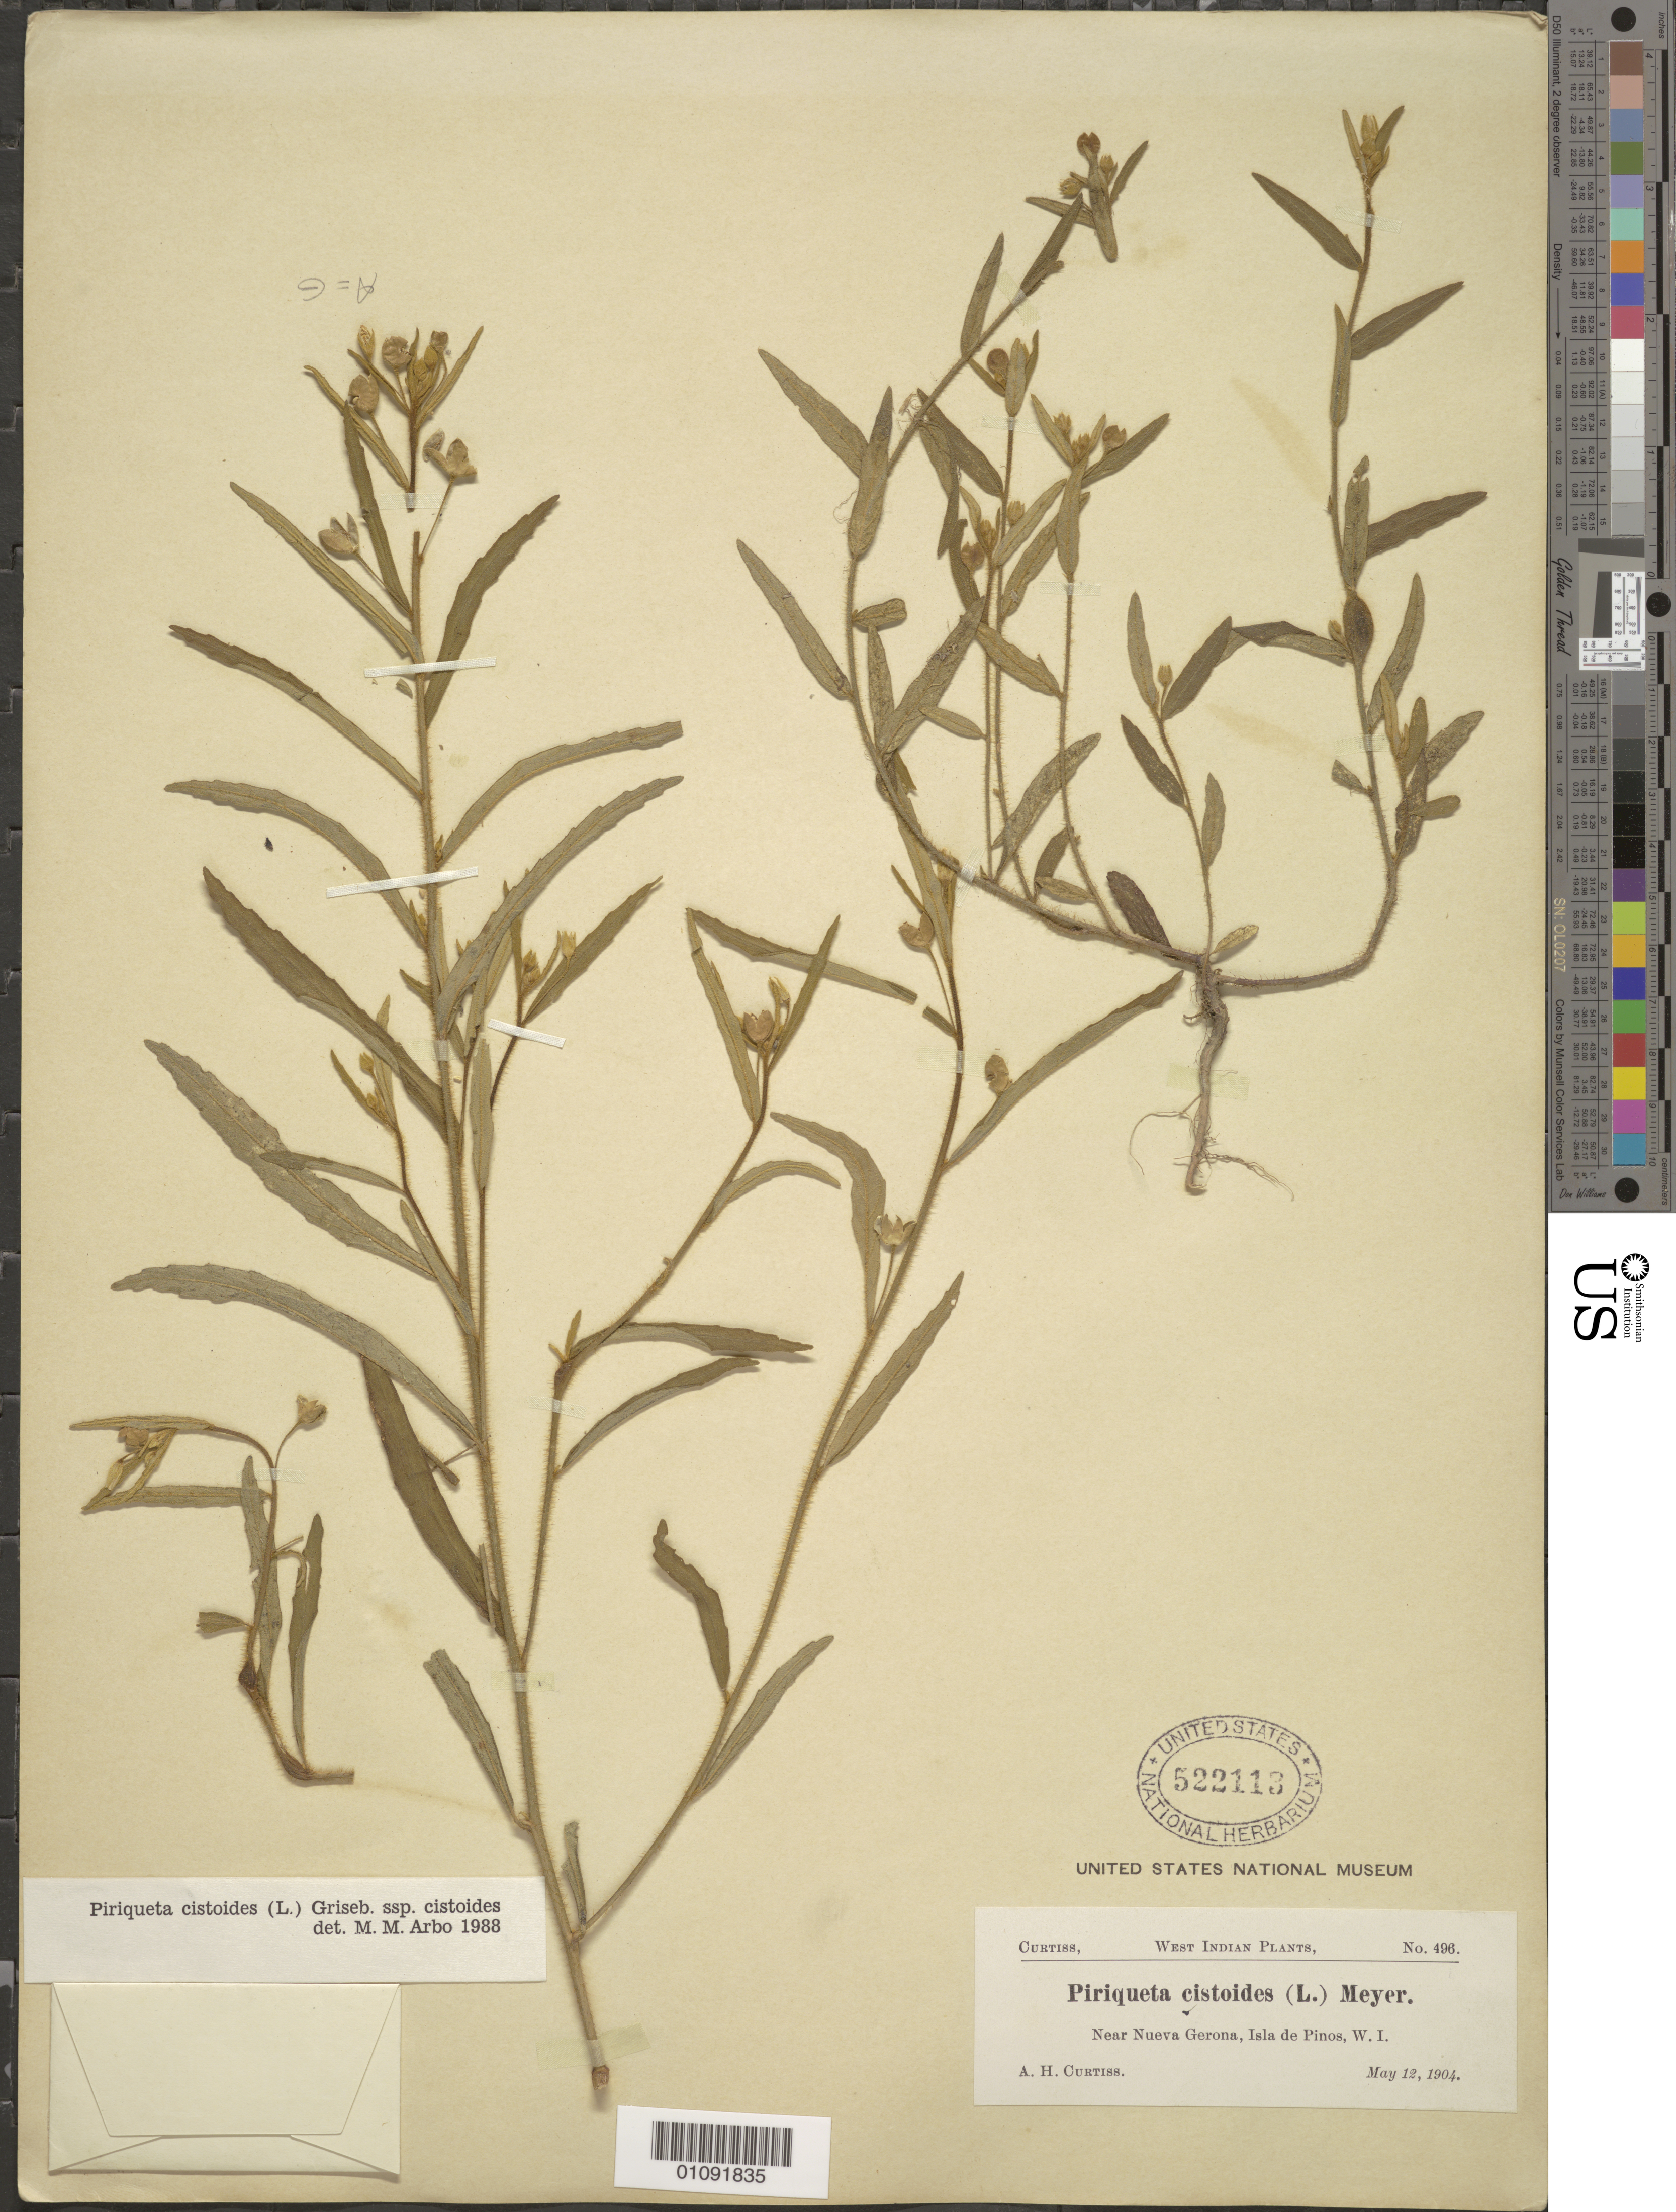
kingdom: Plantae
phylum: Tracheophyta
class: Magnoliopsida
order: Malpighiales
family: Turneraceae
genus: Piriqueta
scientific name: Piriqueta cistoides subsp. cistoides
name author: (L.) Griseb.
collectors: A. H. Curtiss & J. C. Riley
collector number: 496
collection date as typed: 12 May 1904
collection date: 1904-05-12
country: Cuba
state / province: Isla de La Juventud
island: Isla de la Juventud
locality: Isle of Pines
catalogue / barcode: US 522113